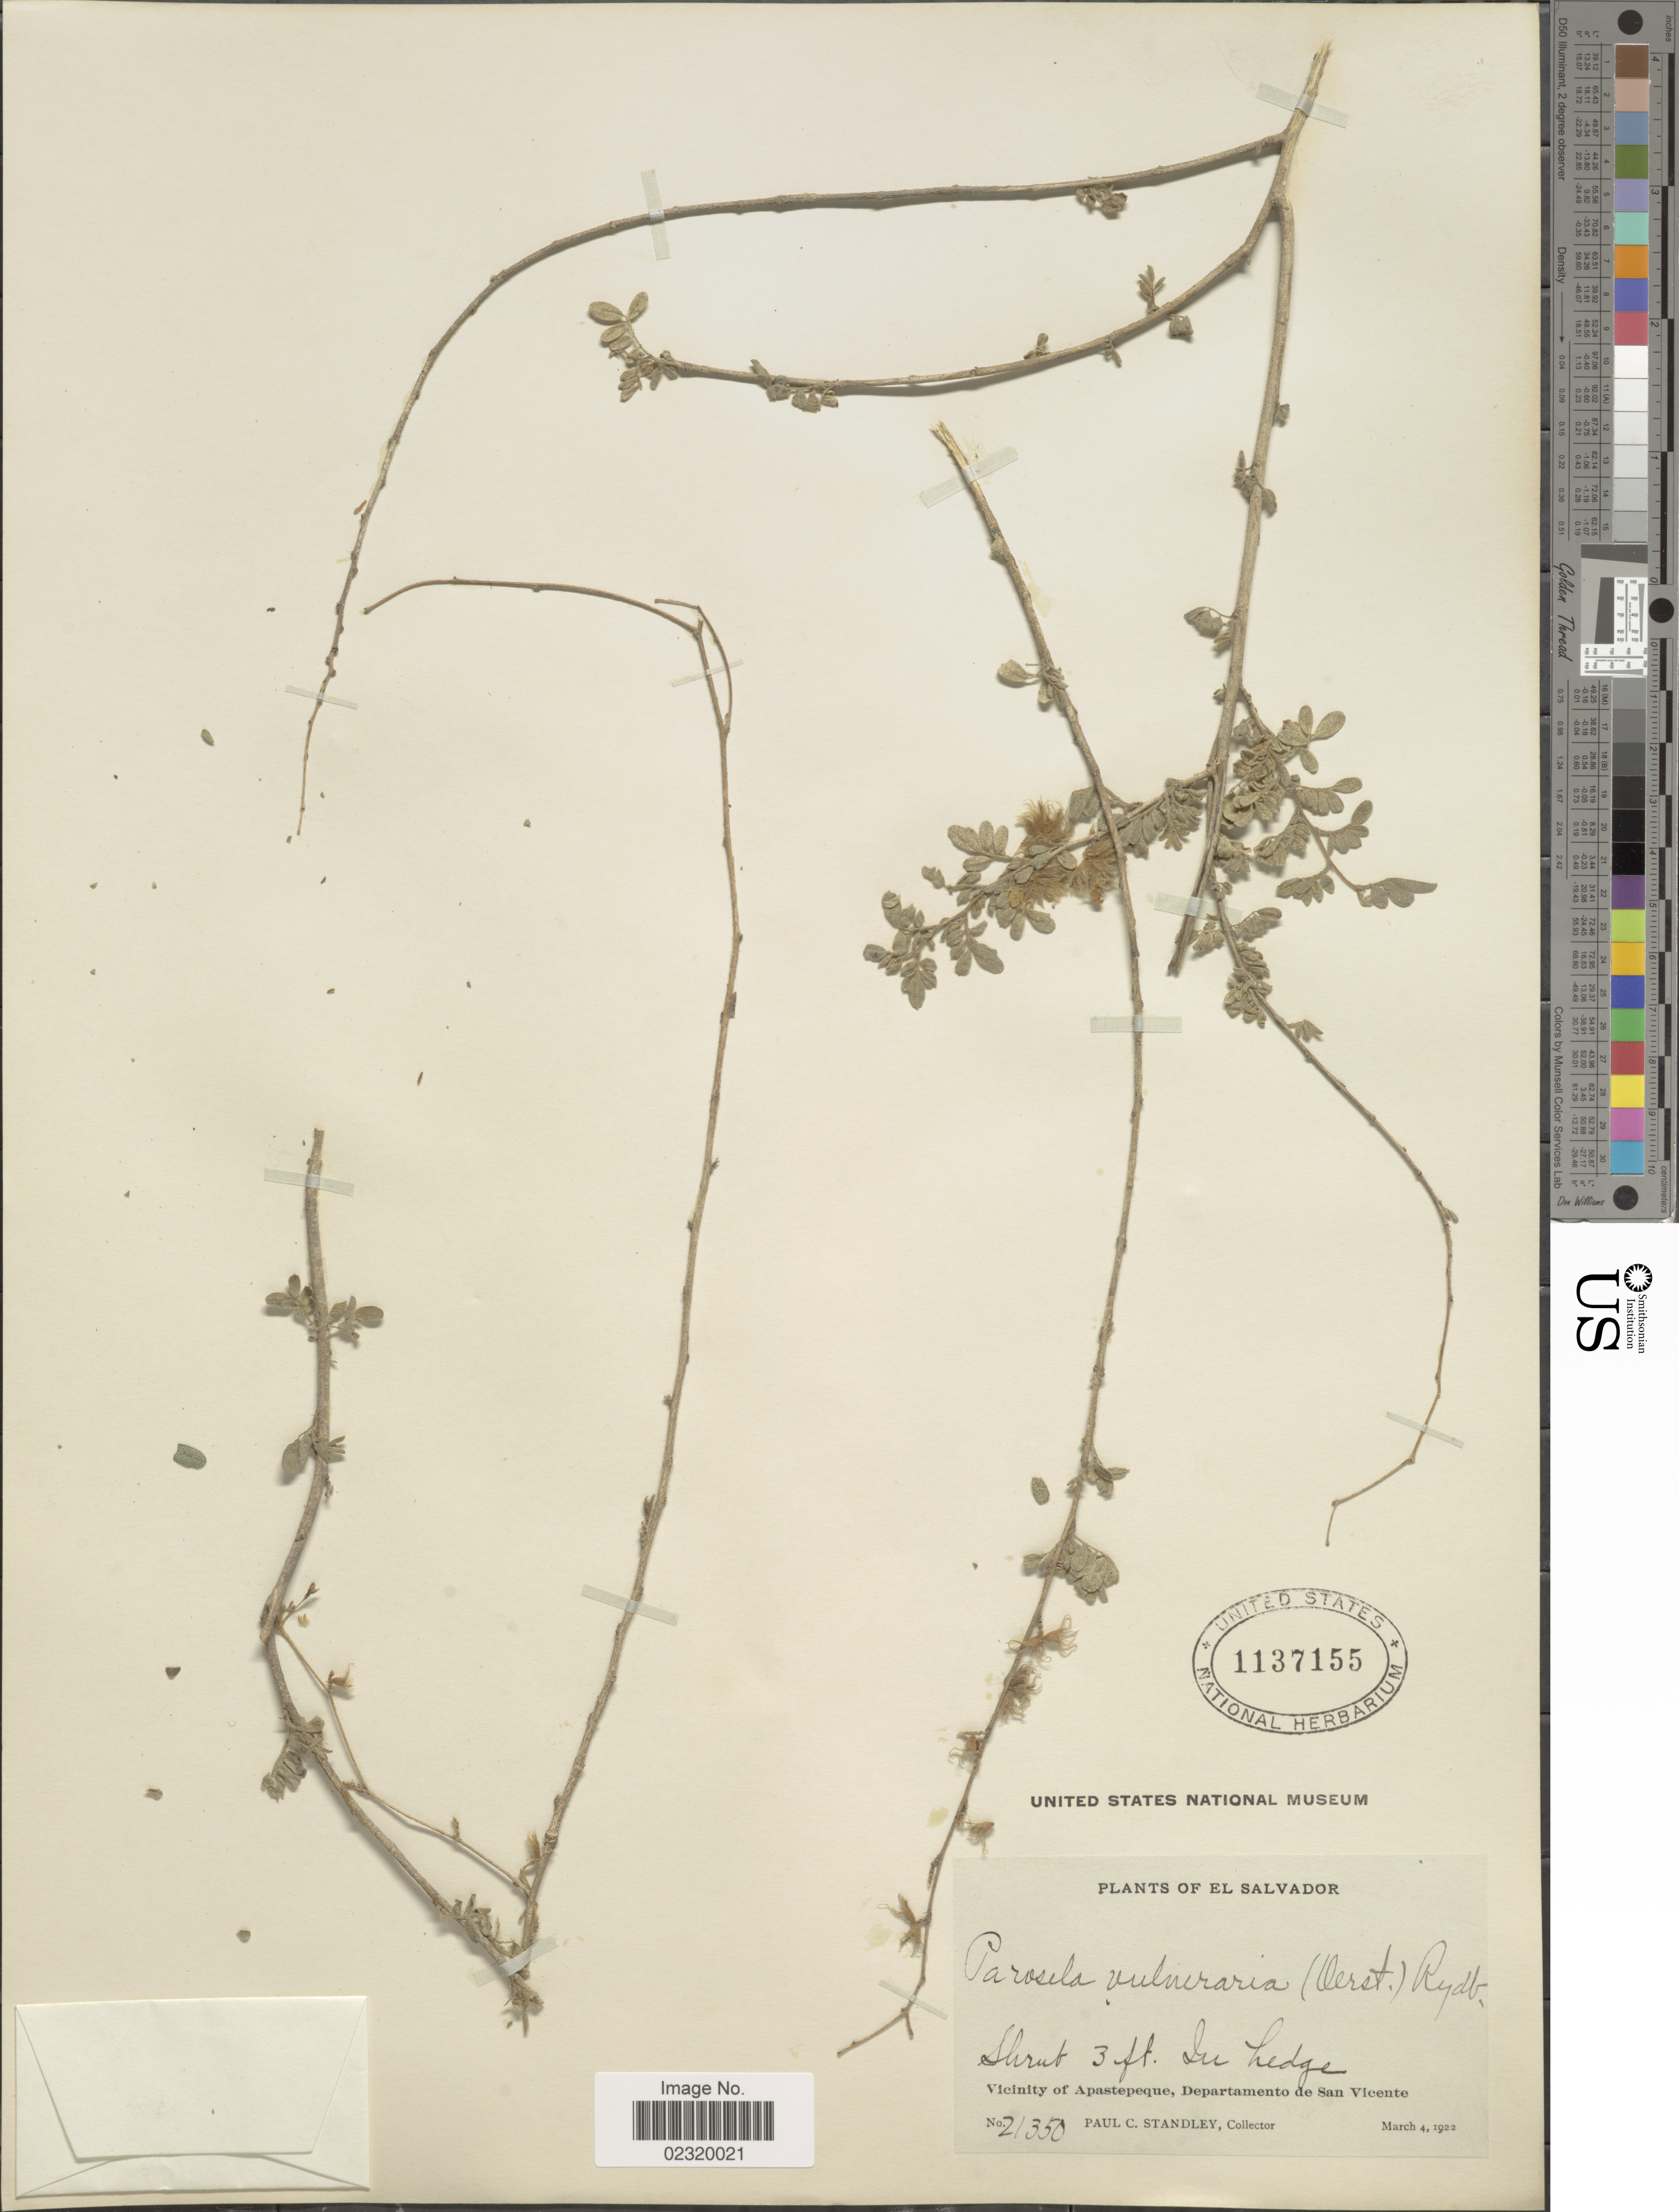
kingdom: Plantae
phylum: Tracheophyta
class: Magnoliopsida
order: Fabales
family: Fabaceae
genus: Dalea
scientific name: Dalea scandens var. vulneraria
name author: (Oerst.) Barneby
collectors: P. C. Standley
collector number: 21350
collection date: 1922-03-04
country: El Salvador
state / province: San Vincente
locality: Vicinity of Apastepeque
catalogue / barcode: US 1137155